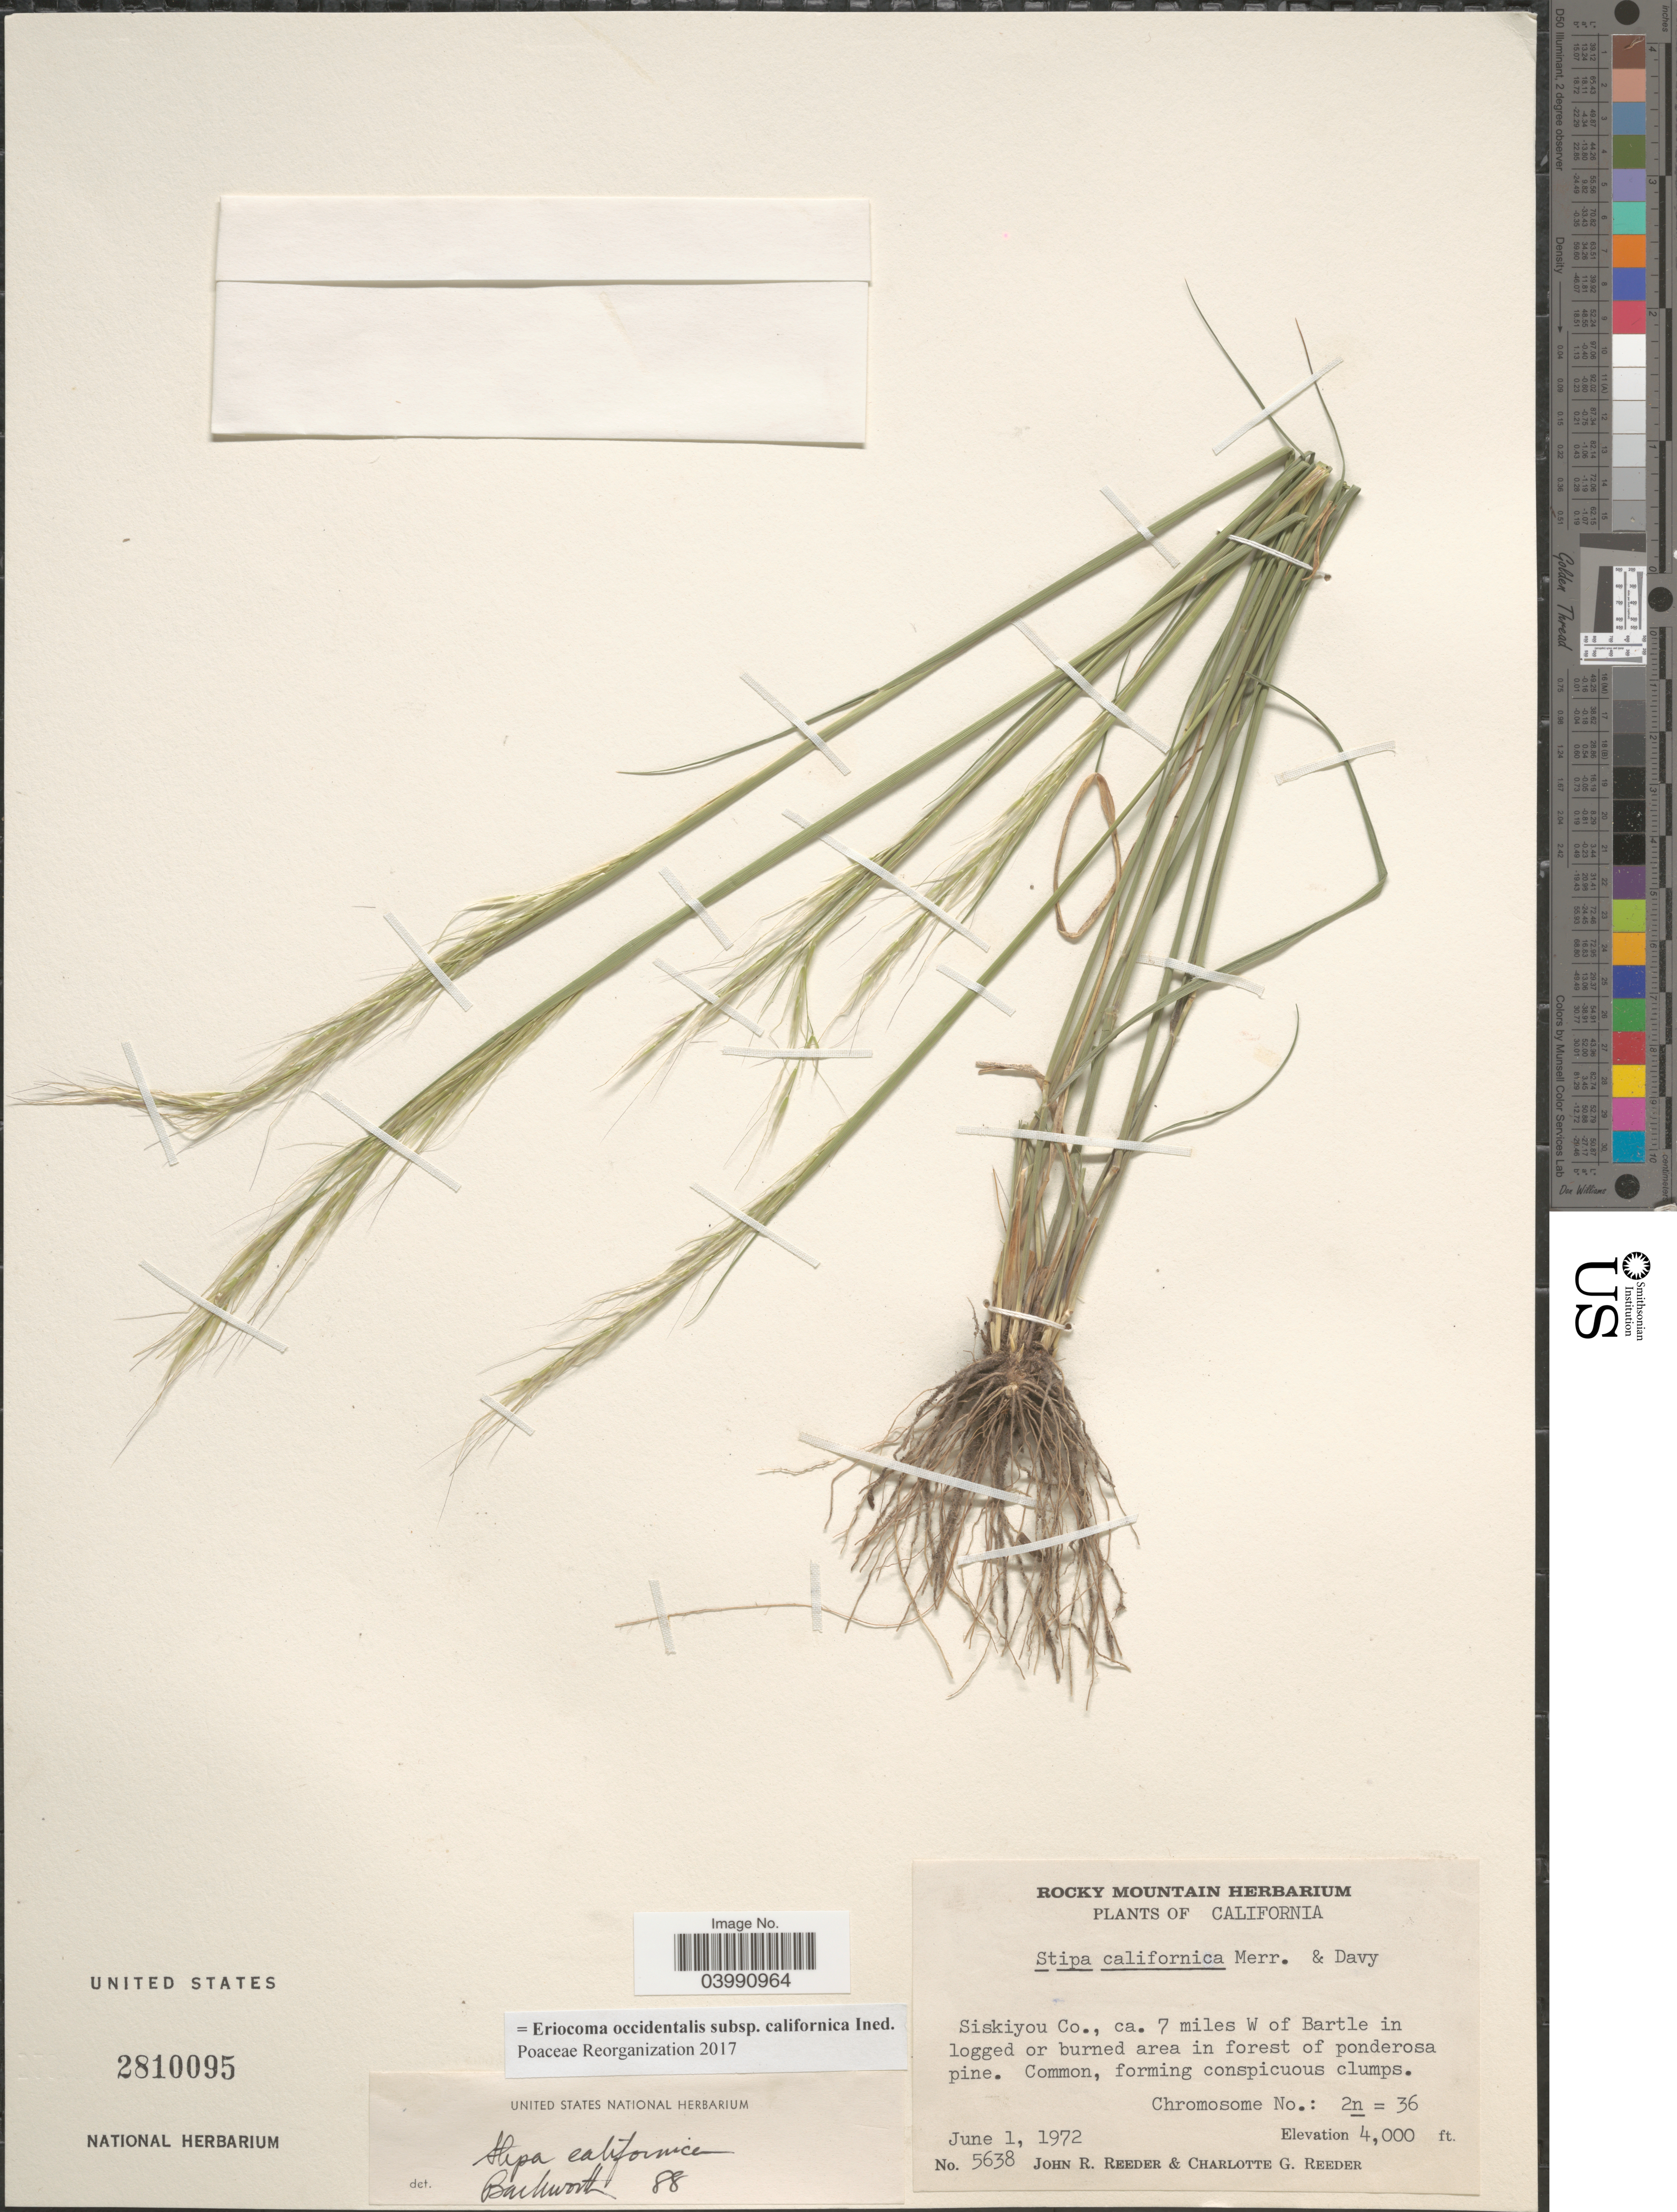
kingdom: Plantae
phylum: Tracheophyta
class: Liliopsida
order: Poales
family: Poaceae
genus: Eriocoma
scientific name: Eriocoma occidentalis subsp. californica ined.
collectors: J. R. Reeder & C. G. Reeder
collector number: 5638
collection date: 1972-06-01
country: United States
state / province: California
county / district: Siskiyou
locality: Siskiyou Co., ca. 7 miles W of Bartle in logged or burned area in forest of ponderosa pine.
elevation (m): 1219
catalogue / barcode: US 2810095